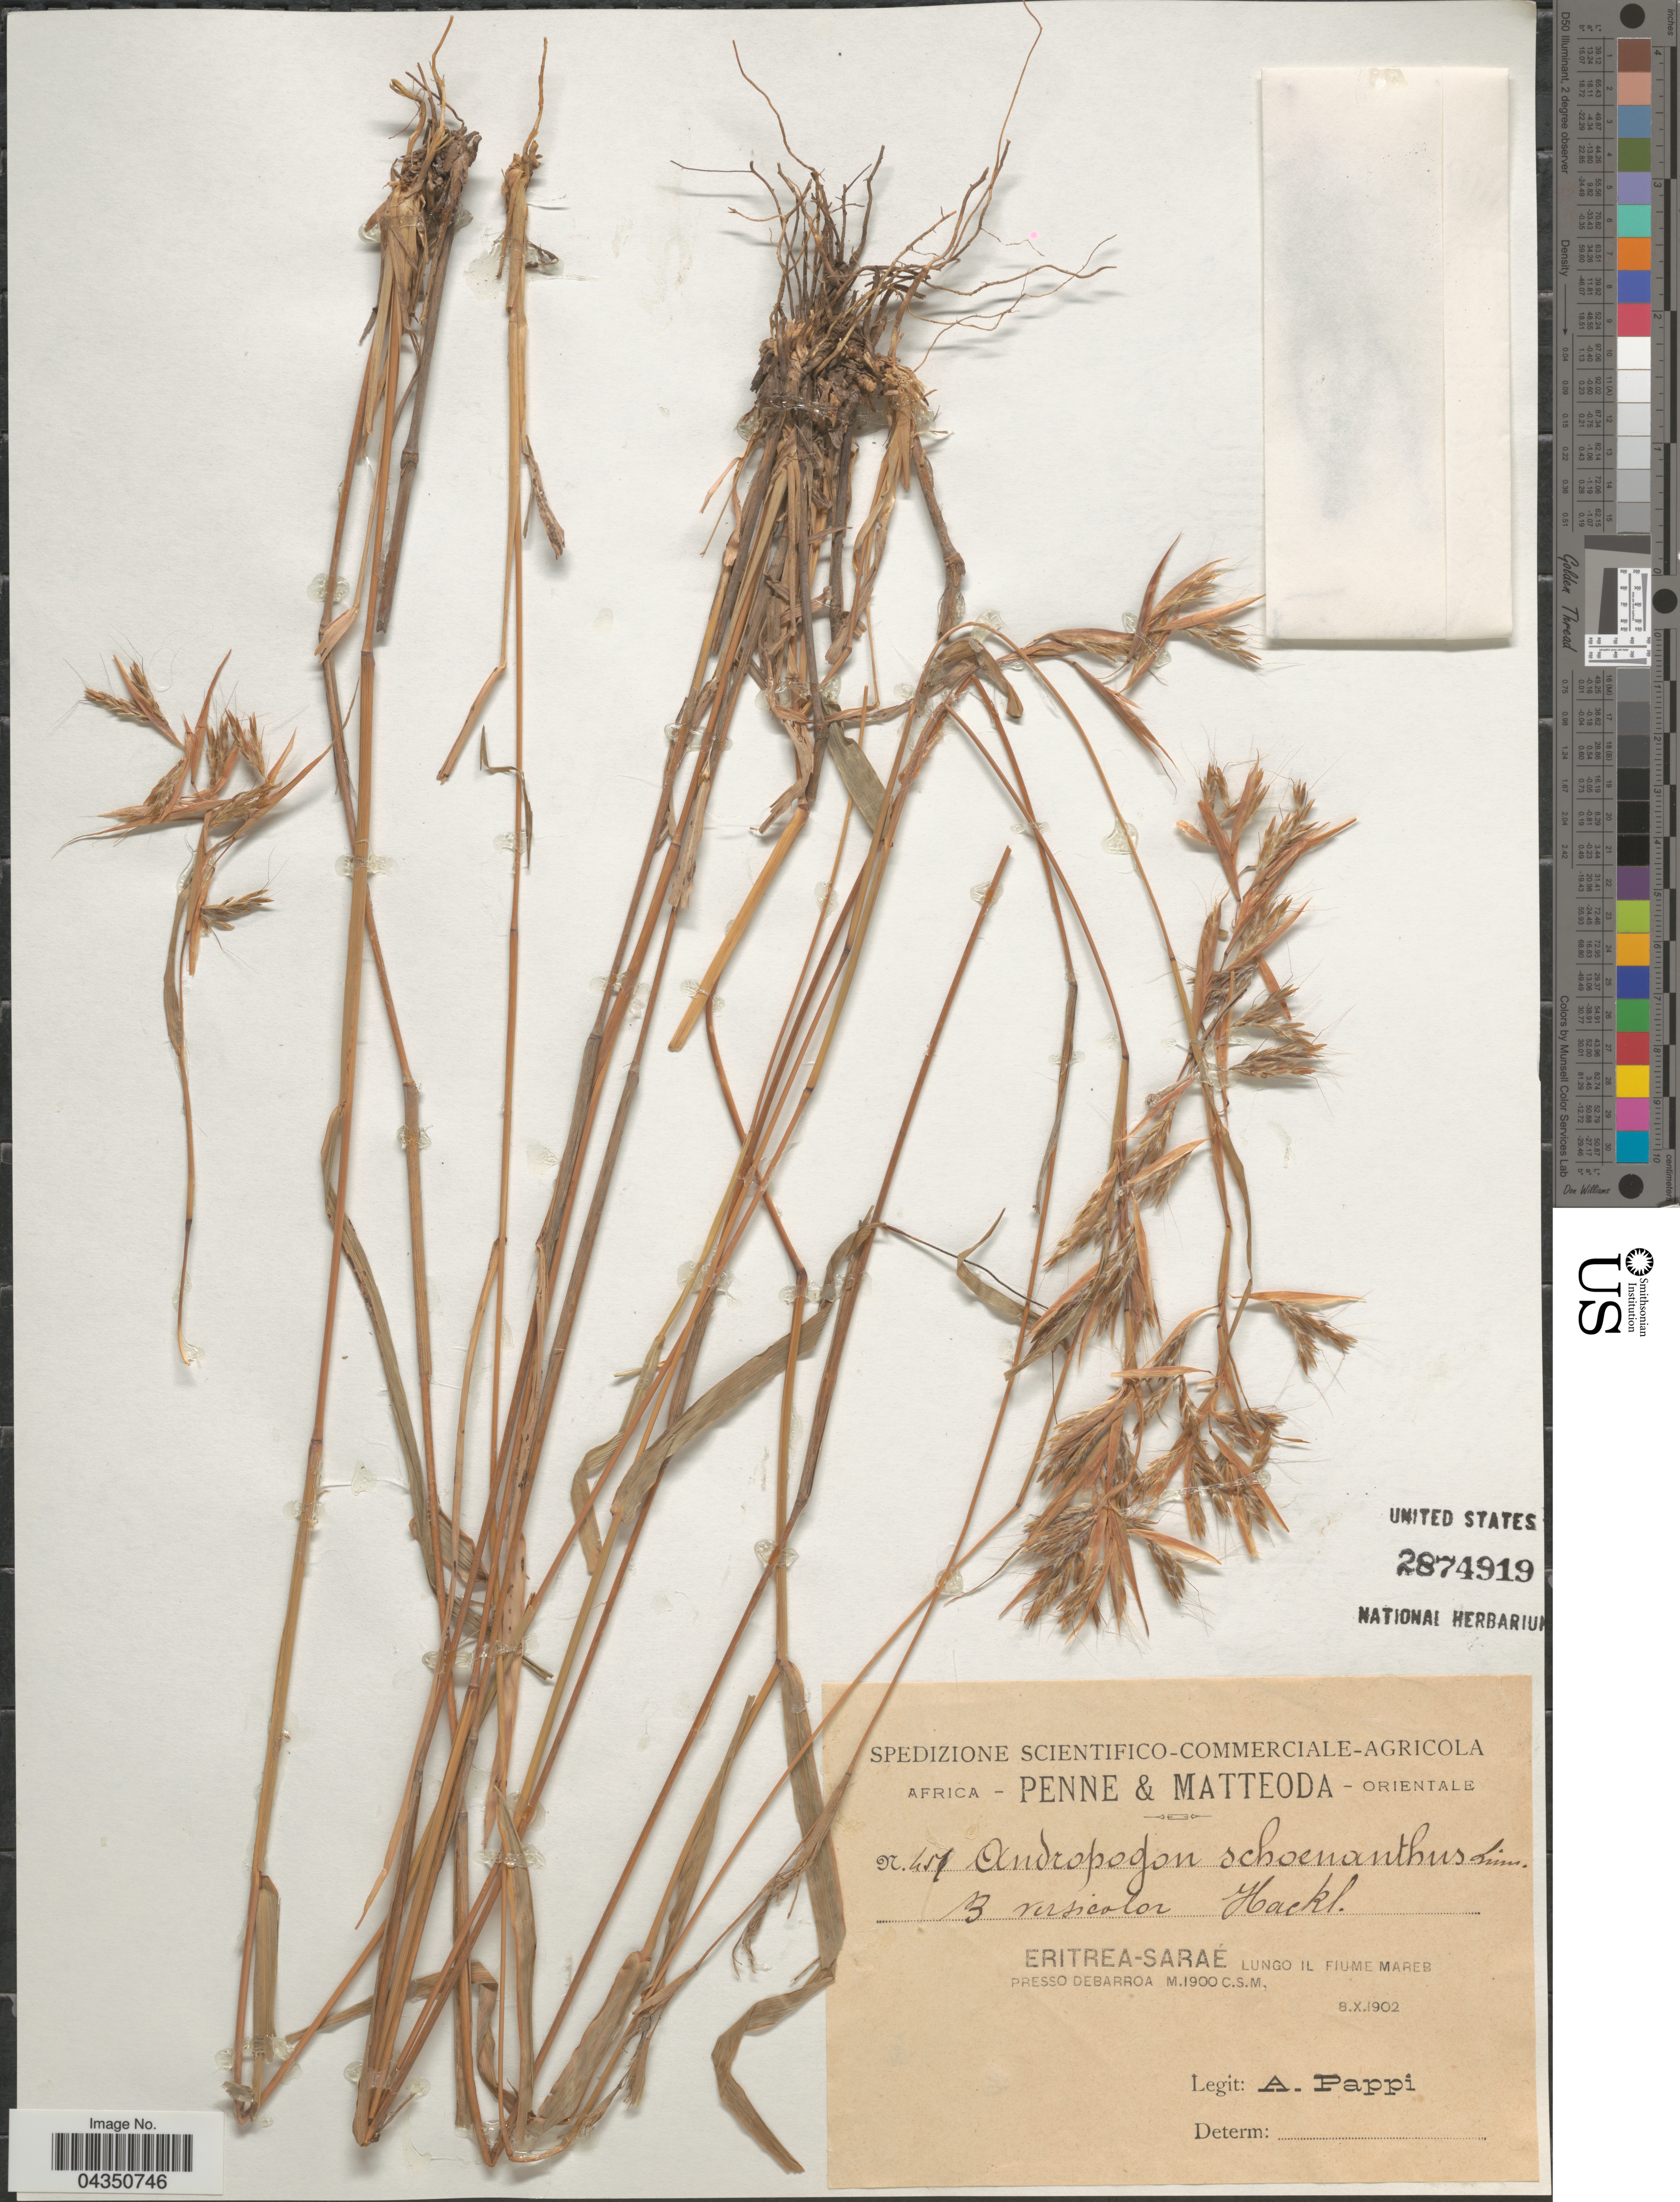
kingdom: Plantae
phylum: Tracheophyta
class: Liliopsida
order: Poales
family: Poaceae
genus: Cymbopogon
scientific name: Cymbopogon schoenanthus subsp. proximus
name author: (Hochst. ex A. Rich.) Maire & Weiller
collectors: A. Pappi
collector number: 451*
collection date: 1902-10-08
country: Eritrea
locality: Africa Orientale. Eritrea-Saraé. Lungo il Fium Mareb. Presso Debarroa.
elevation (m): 1900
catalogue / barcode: US 2874919